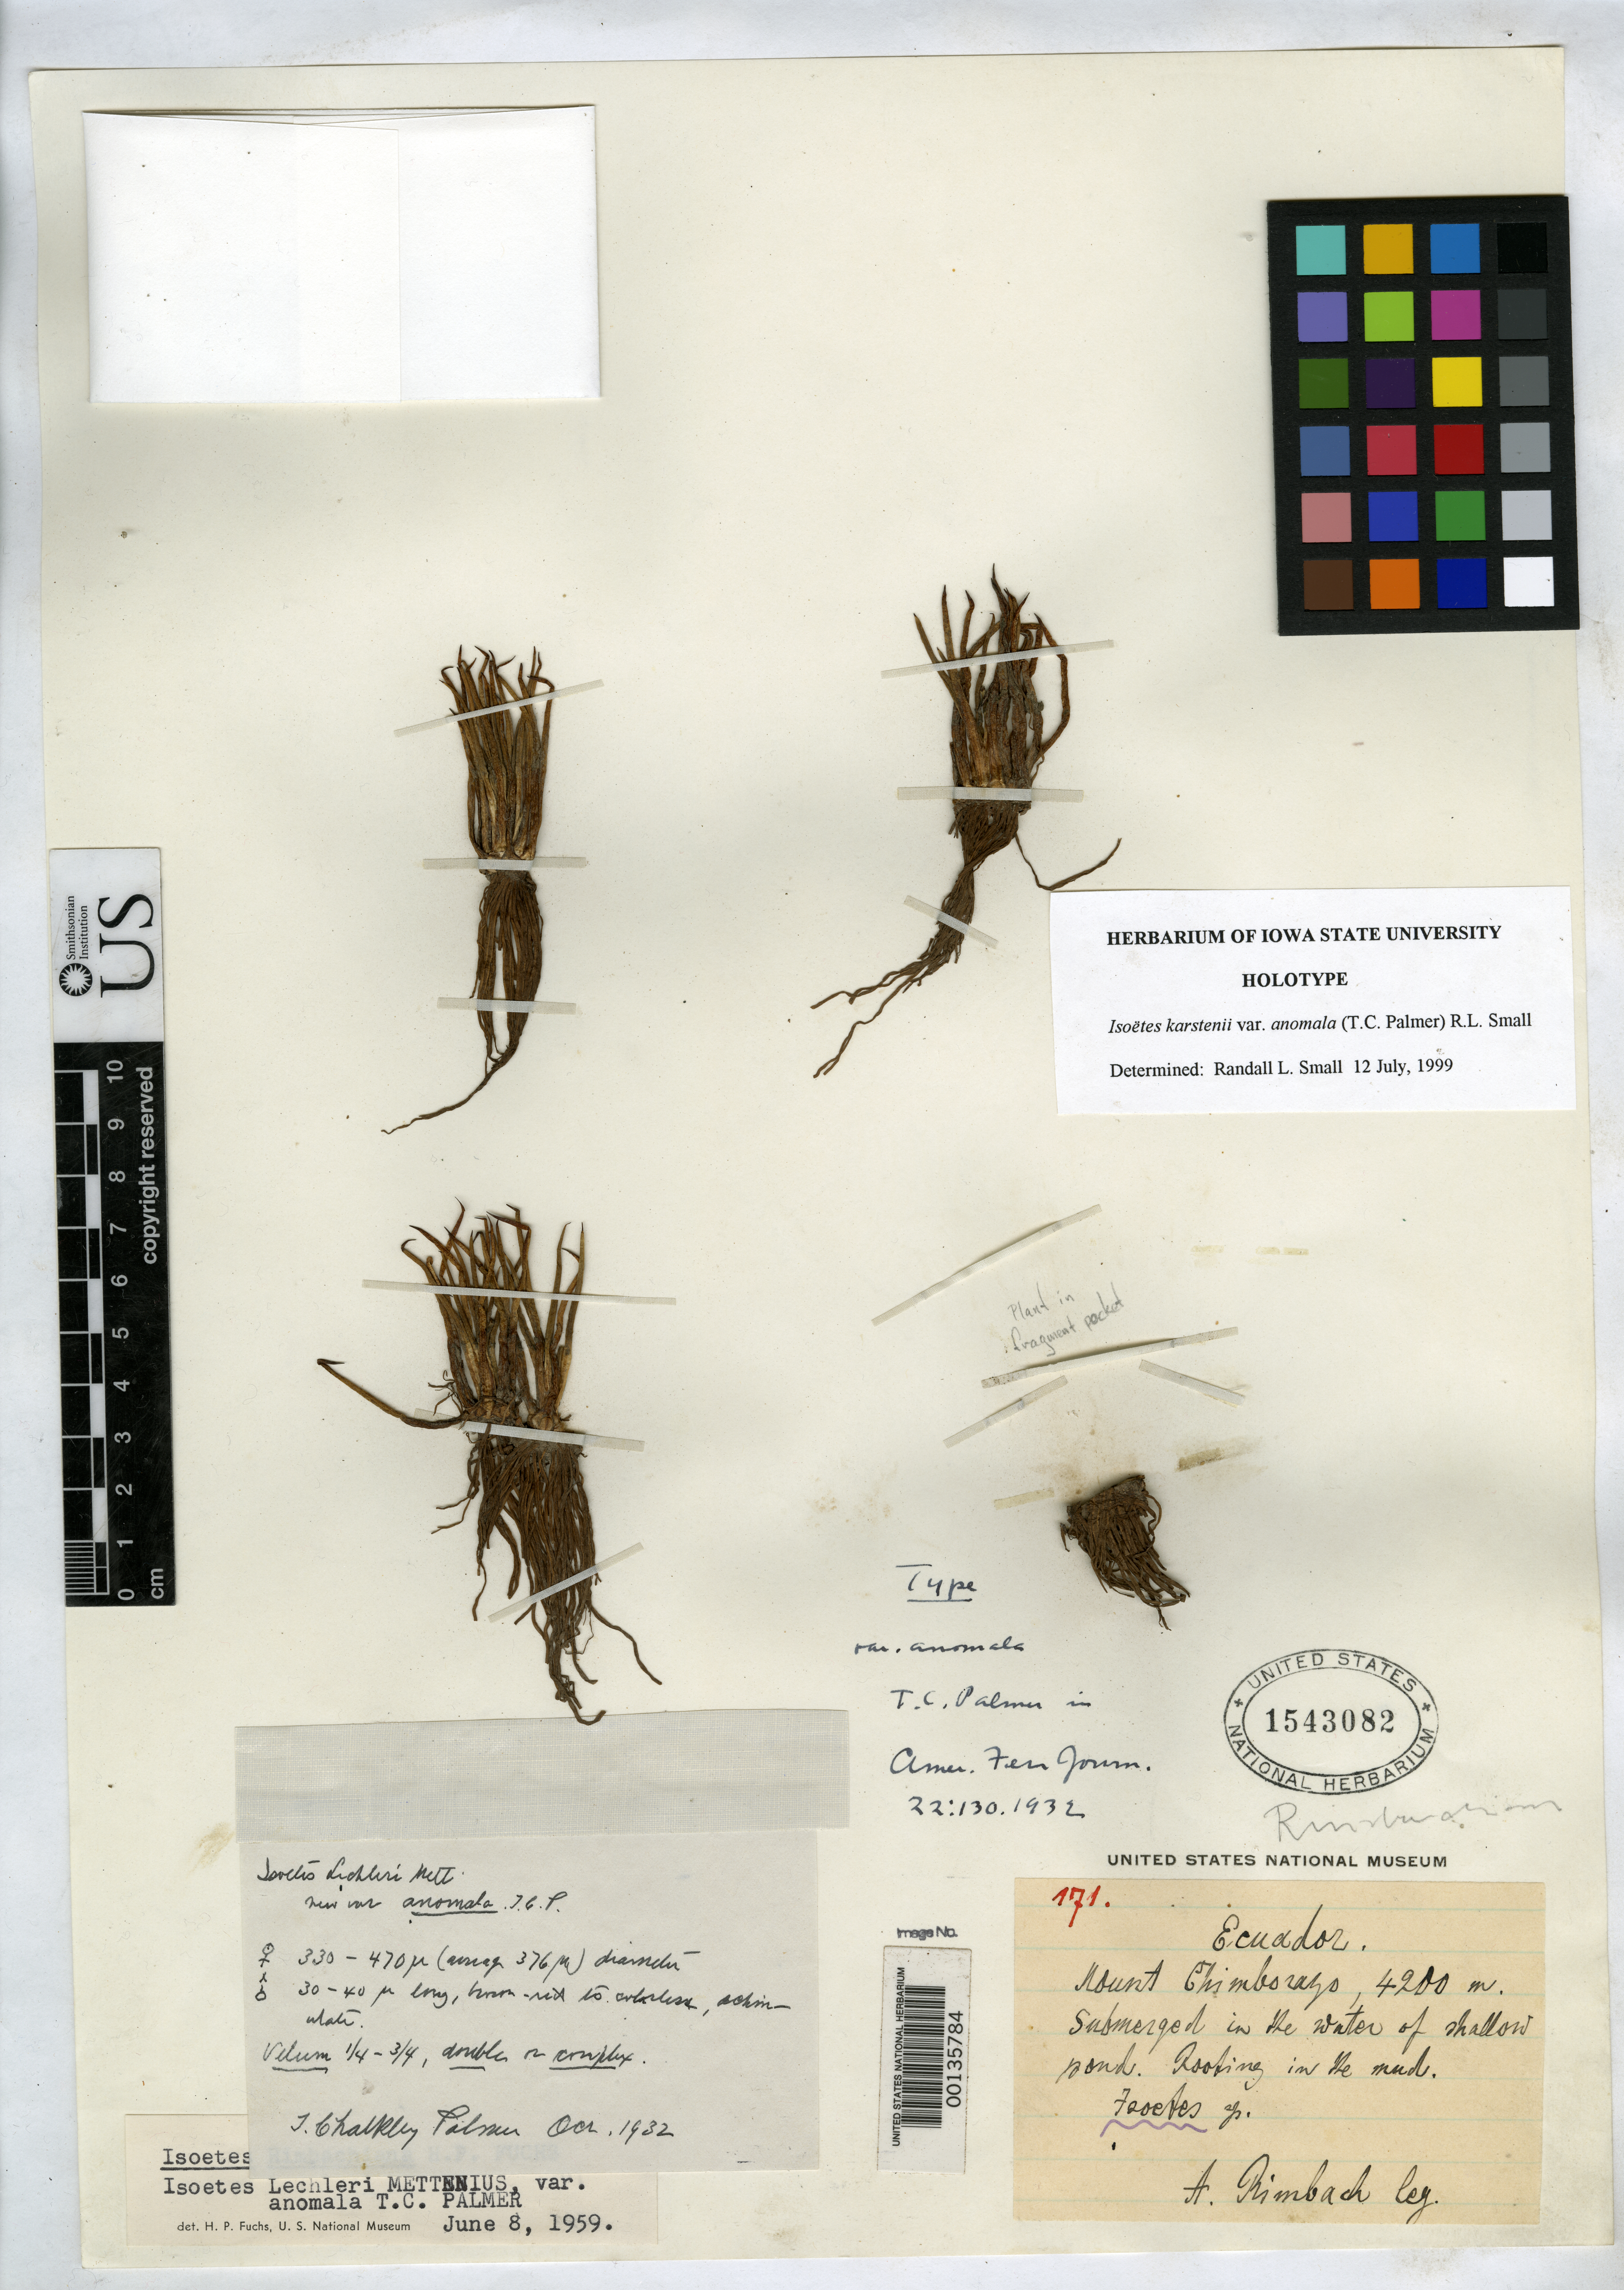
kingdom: Plantae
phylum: Tracheophyta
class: Lycopodiopsida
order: Isoetales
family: Isoetaceae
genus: Isoetes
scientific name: Isoetes lechleri var. anomala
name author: T.C. Palmer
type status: Holotype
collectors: A. Rimbach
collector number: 171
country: Ecuador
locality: Mount Chimborazo.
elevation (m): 4200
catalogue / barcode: US 1543082